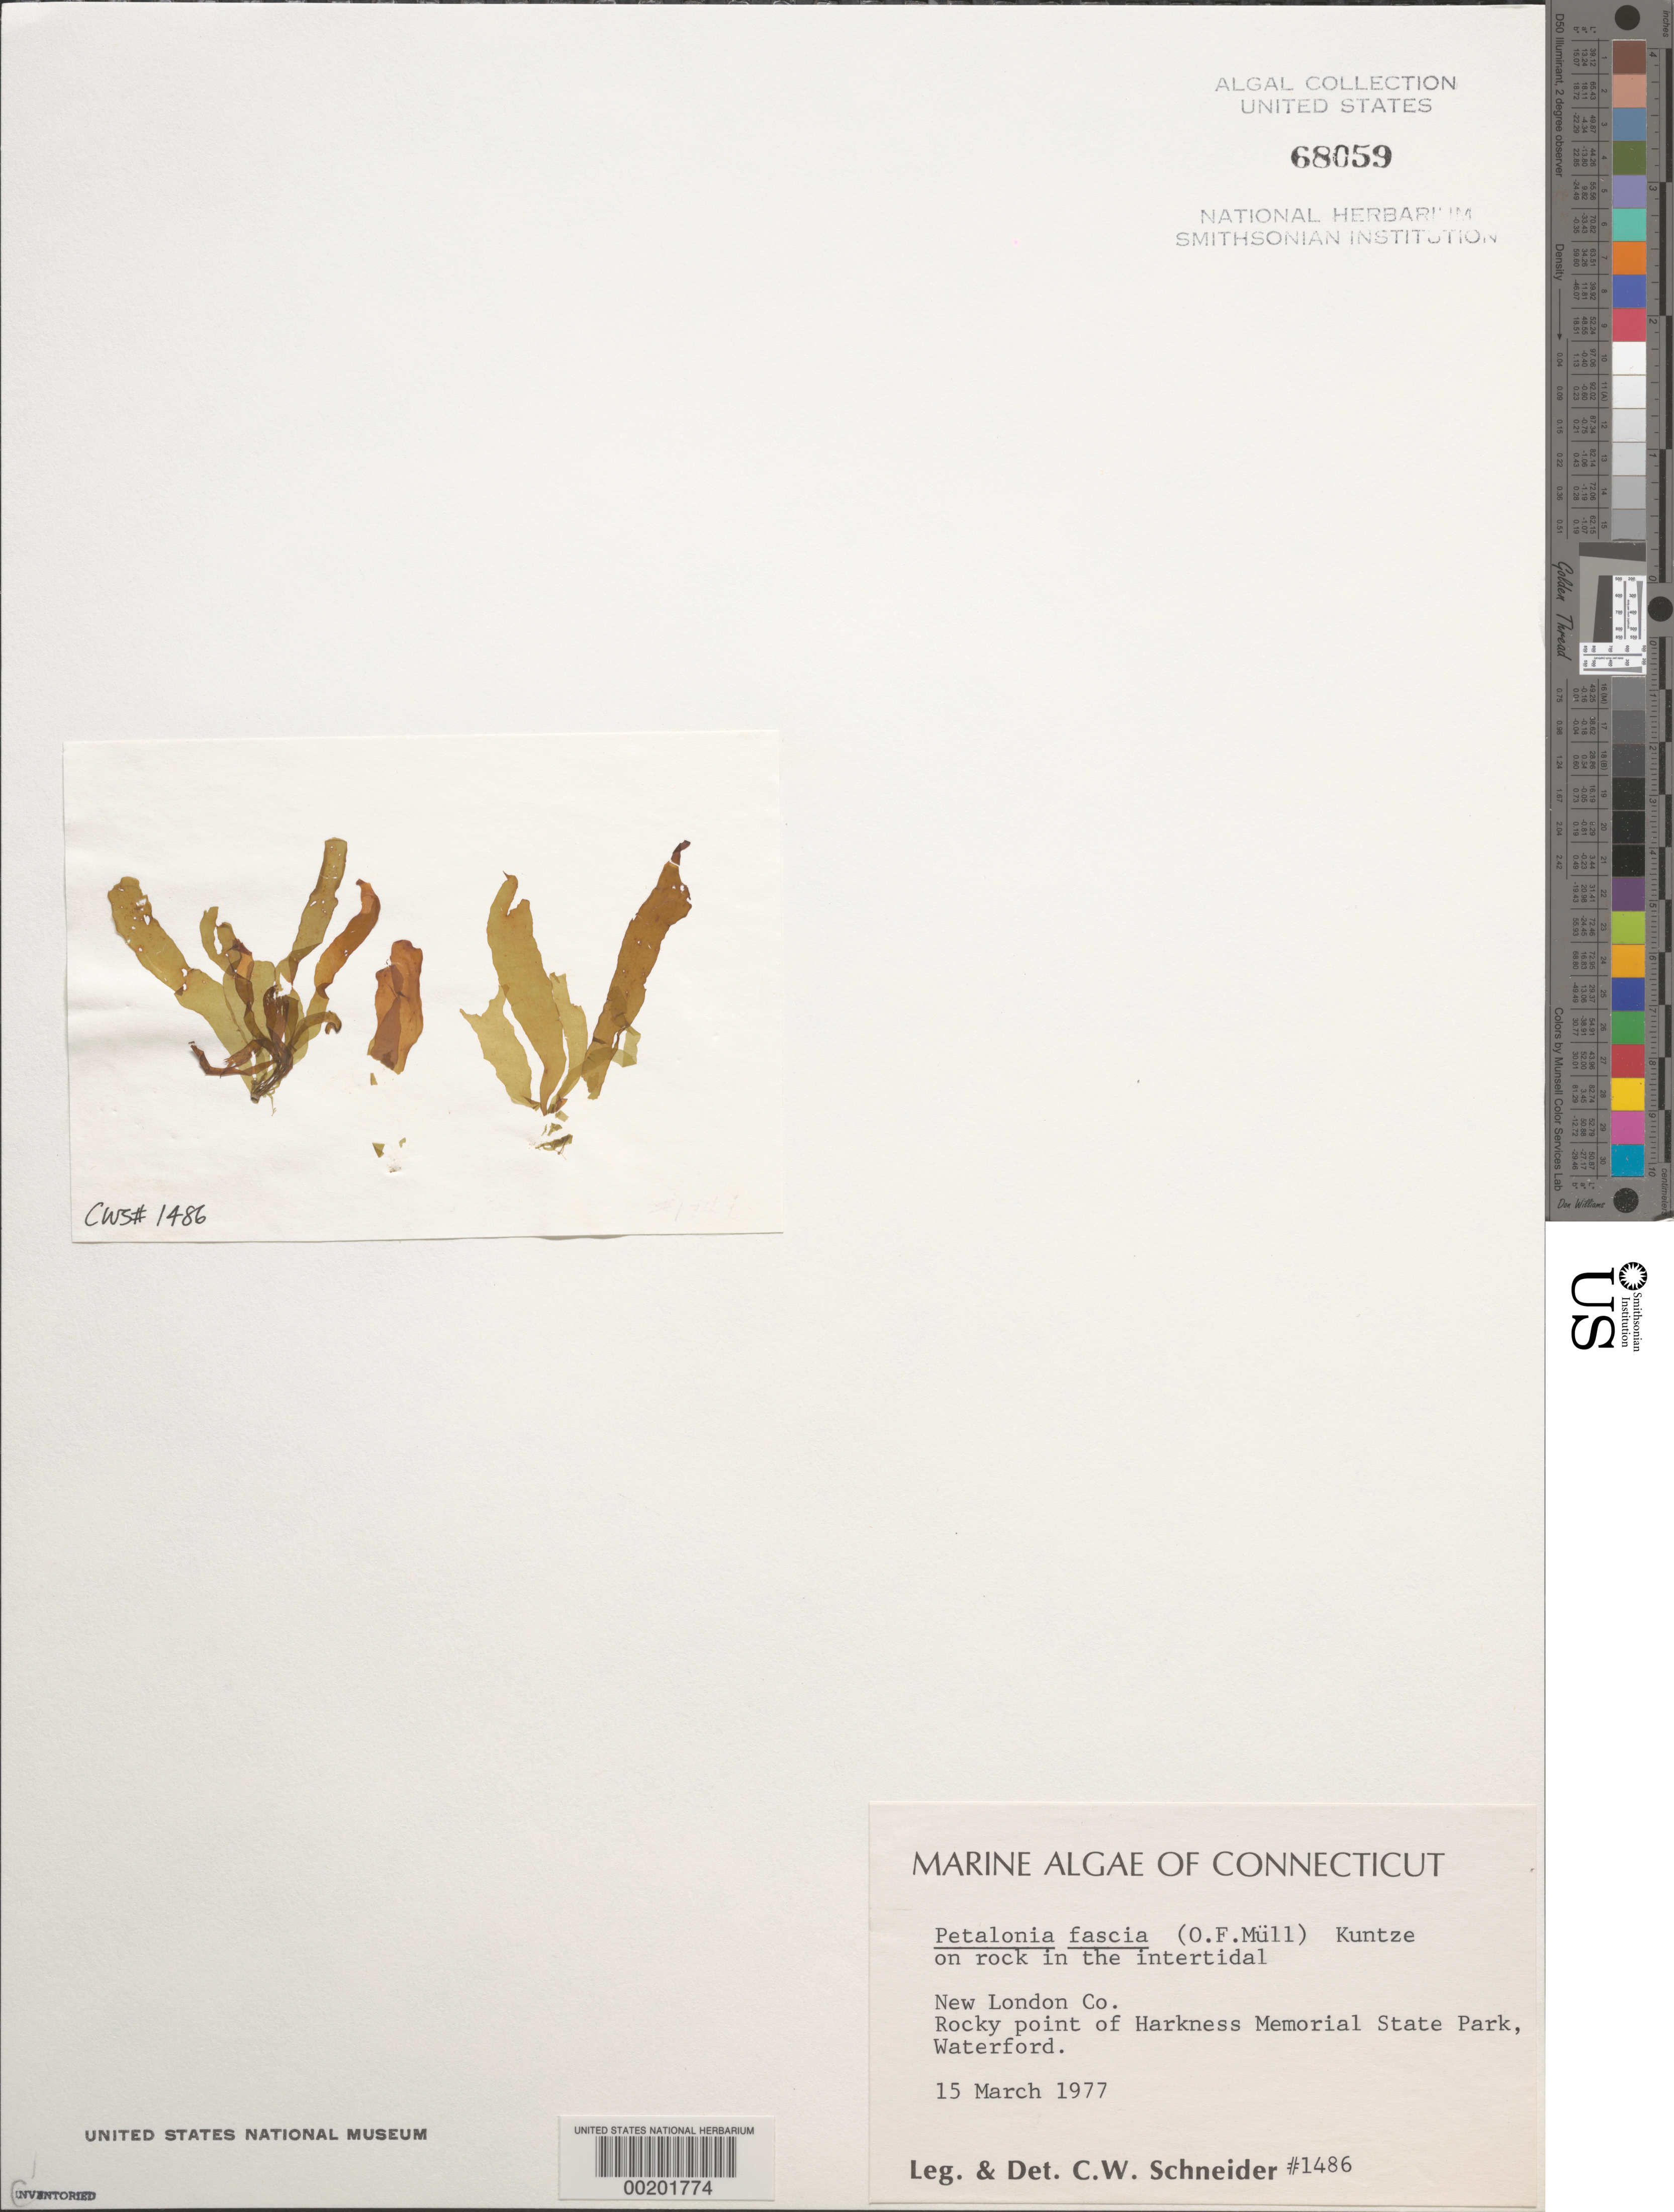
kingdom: Chromista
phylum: Ochrophyta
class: Phaeophyceae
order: Scytosiphonales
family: Scytosiphonaceae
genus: Petalonia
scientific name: Petalonia fascia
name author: (O.F. Müller) Kuntze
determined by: Schneider, C. W.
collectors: C. W. Schneider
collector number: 1486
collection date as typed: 15 Mar 1977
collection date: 1977-03-15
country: United States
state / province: Connecticut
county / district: New London County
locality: Waterford, Harkness Memorial State Park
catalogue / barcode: US 68059